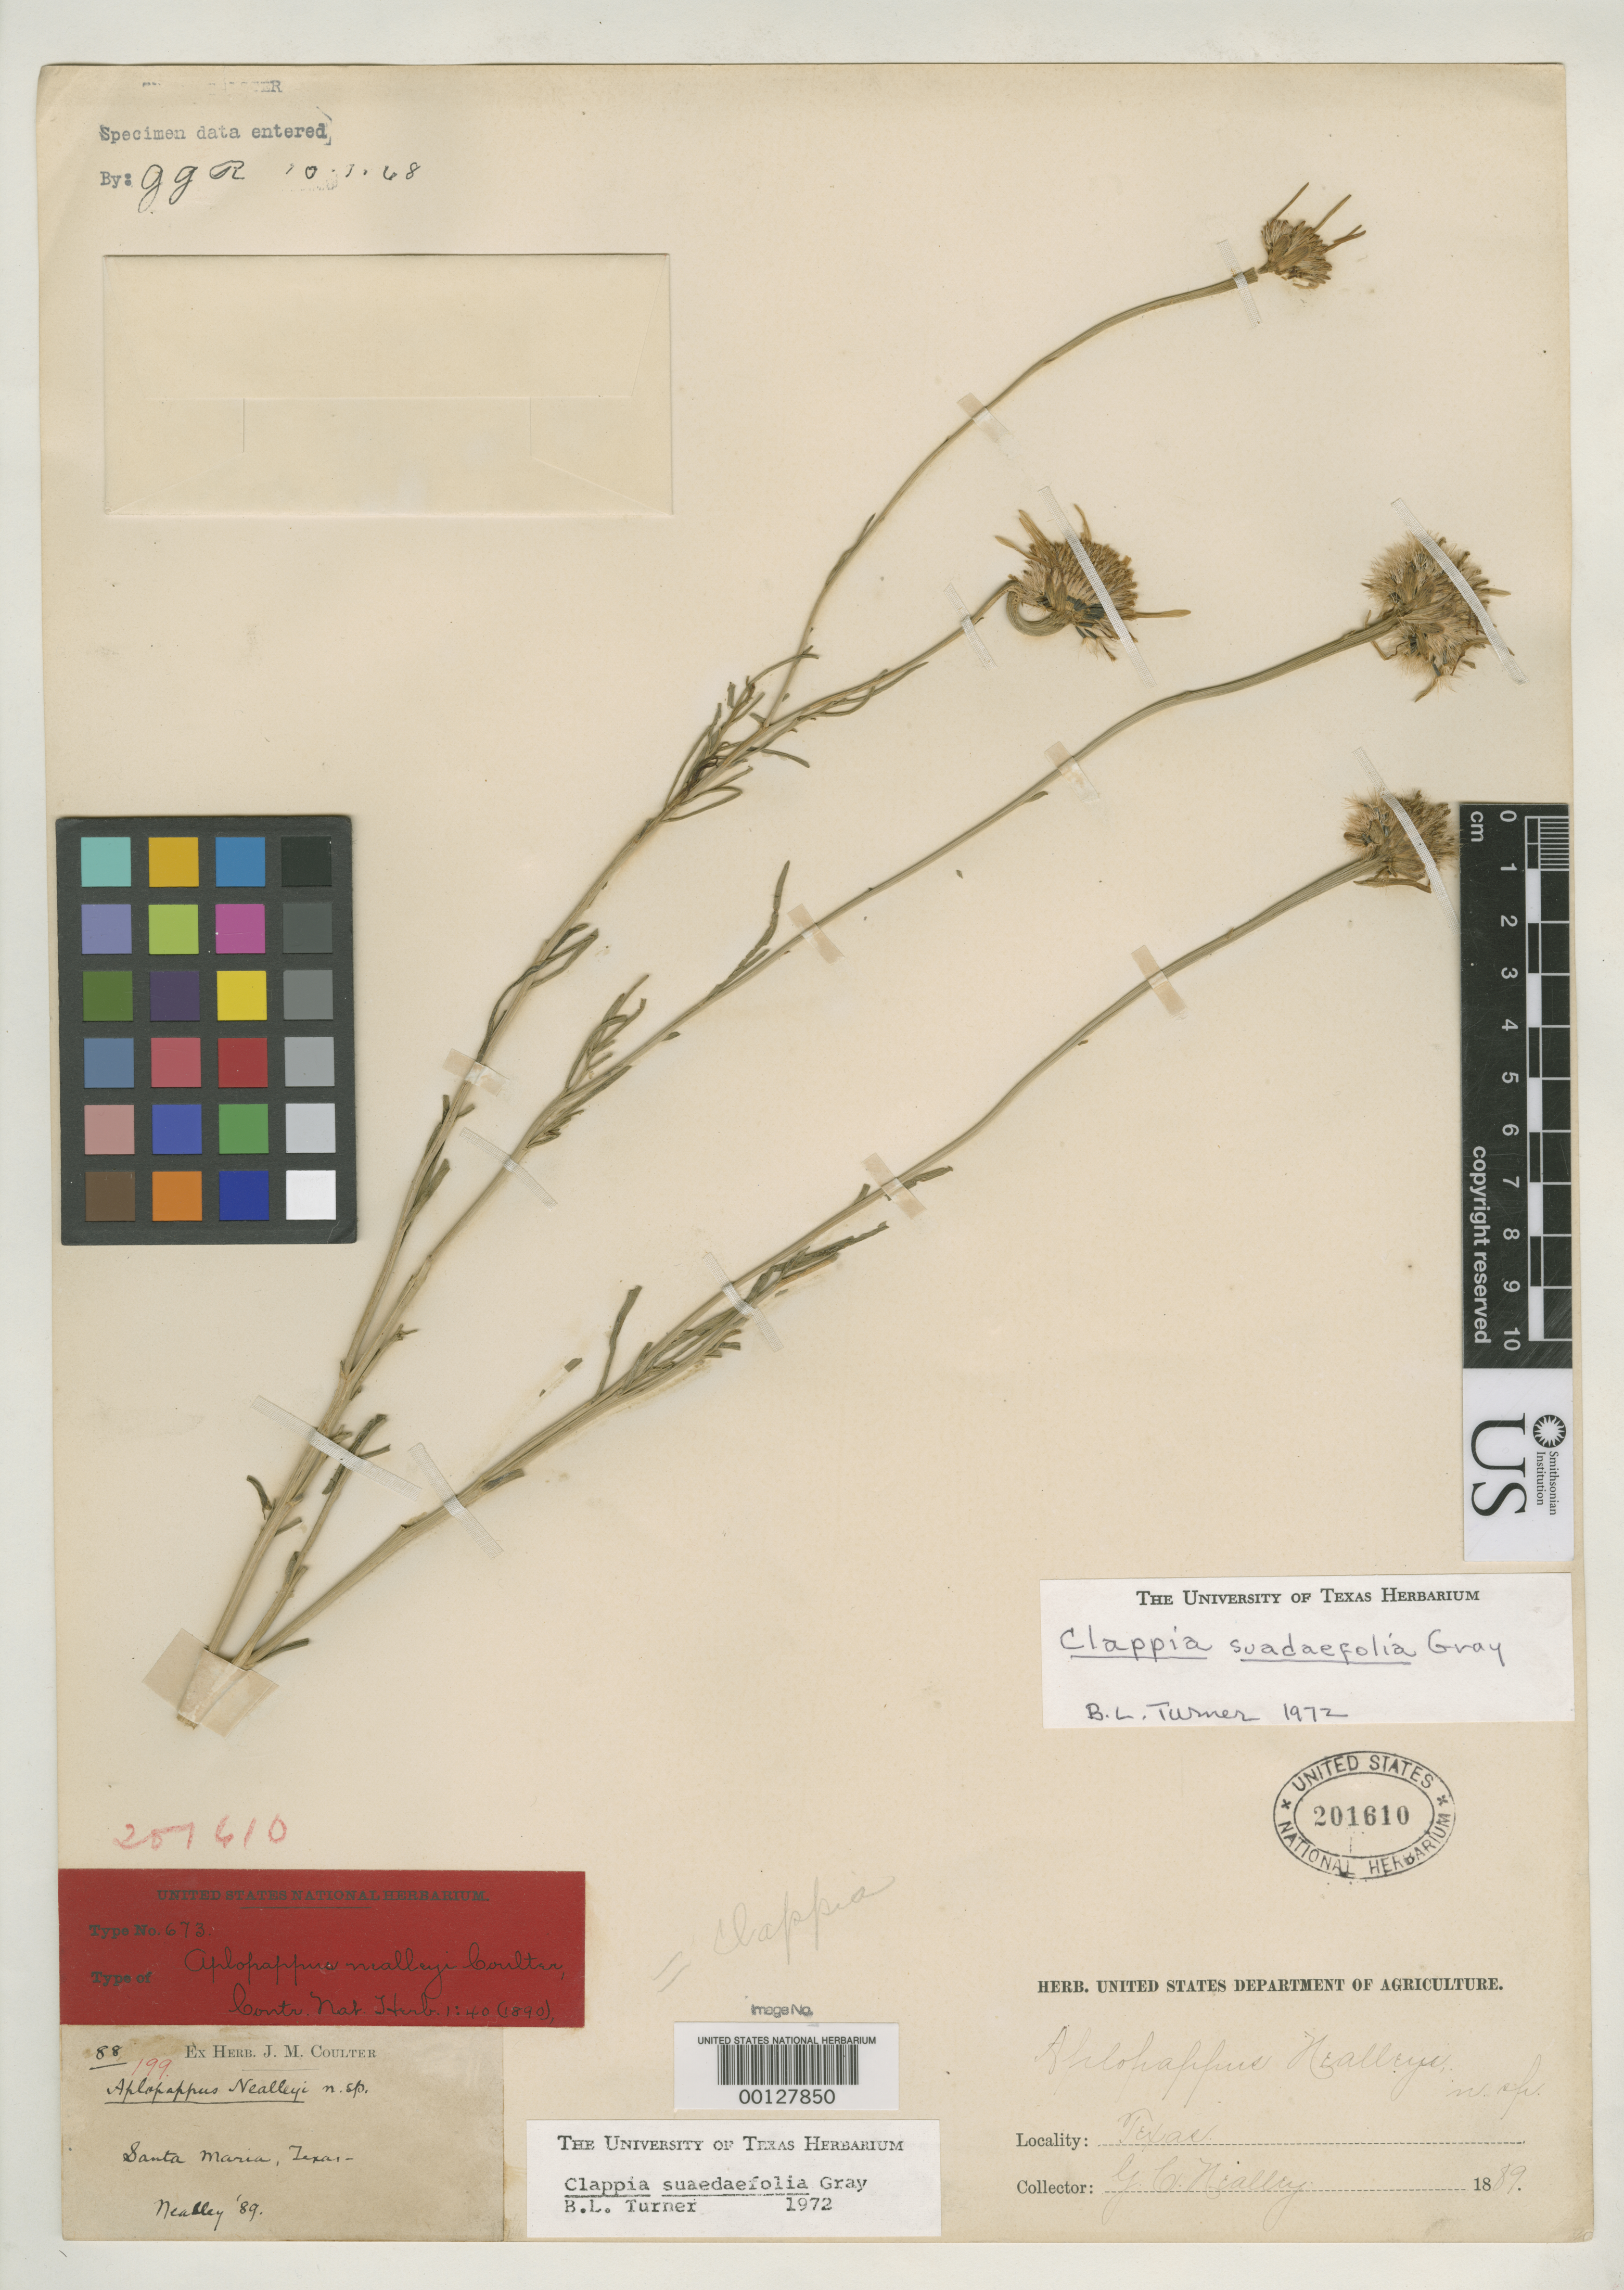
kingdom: Plantae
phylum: Tracheophyta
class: Magnoliopsida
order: Asterales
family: Asteraceae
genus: Haplopappus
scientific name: Haplopappus nealleyi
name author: J.M. Coult.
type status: Type Material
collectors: G. C. Nealley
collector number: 199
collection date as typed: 1889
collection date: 1889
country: United States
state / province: Texas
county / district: Cameron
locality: Santa Maria.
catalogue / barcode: US 201610